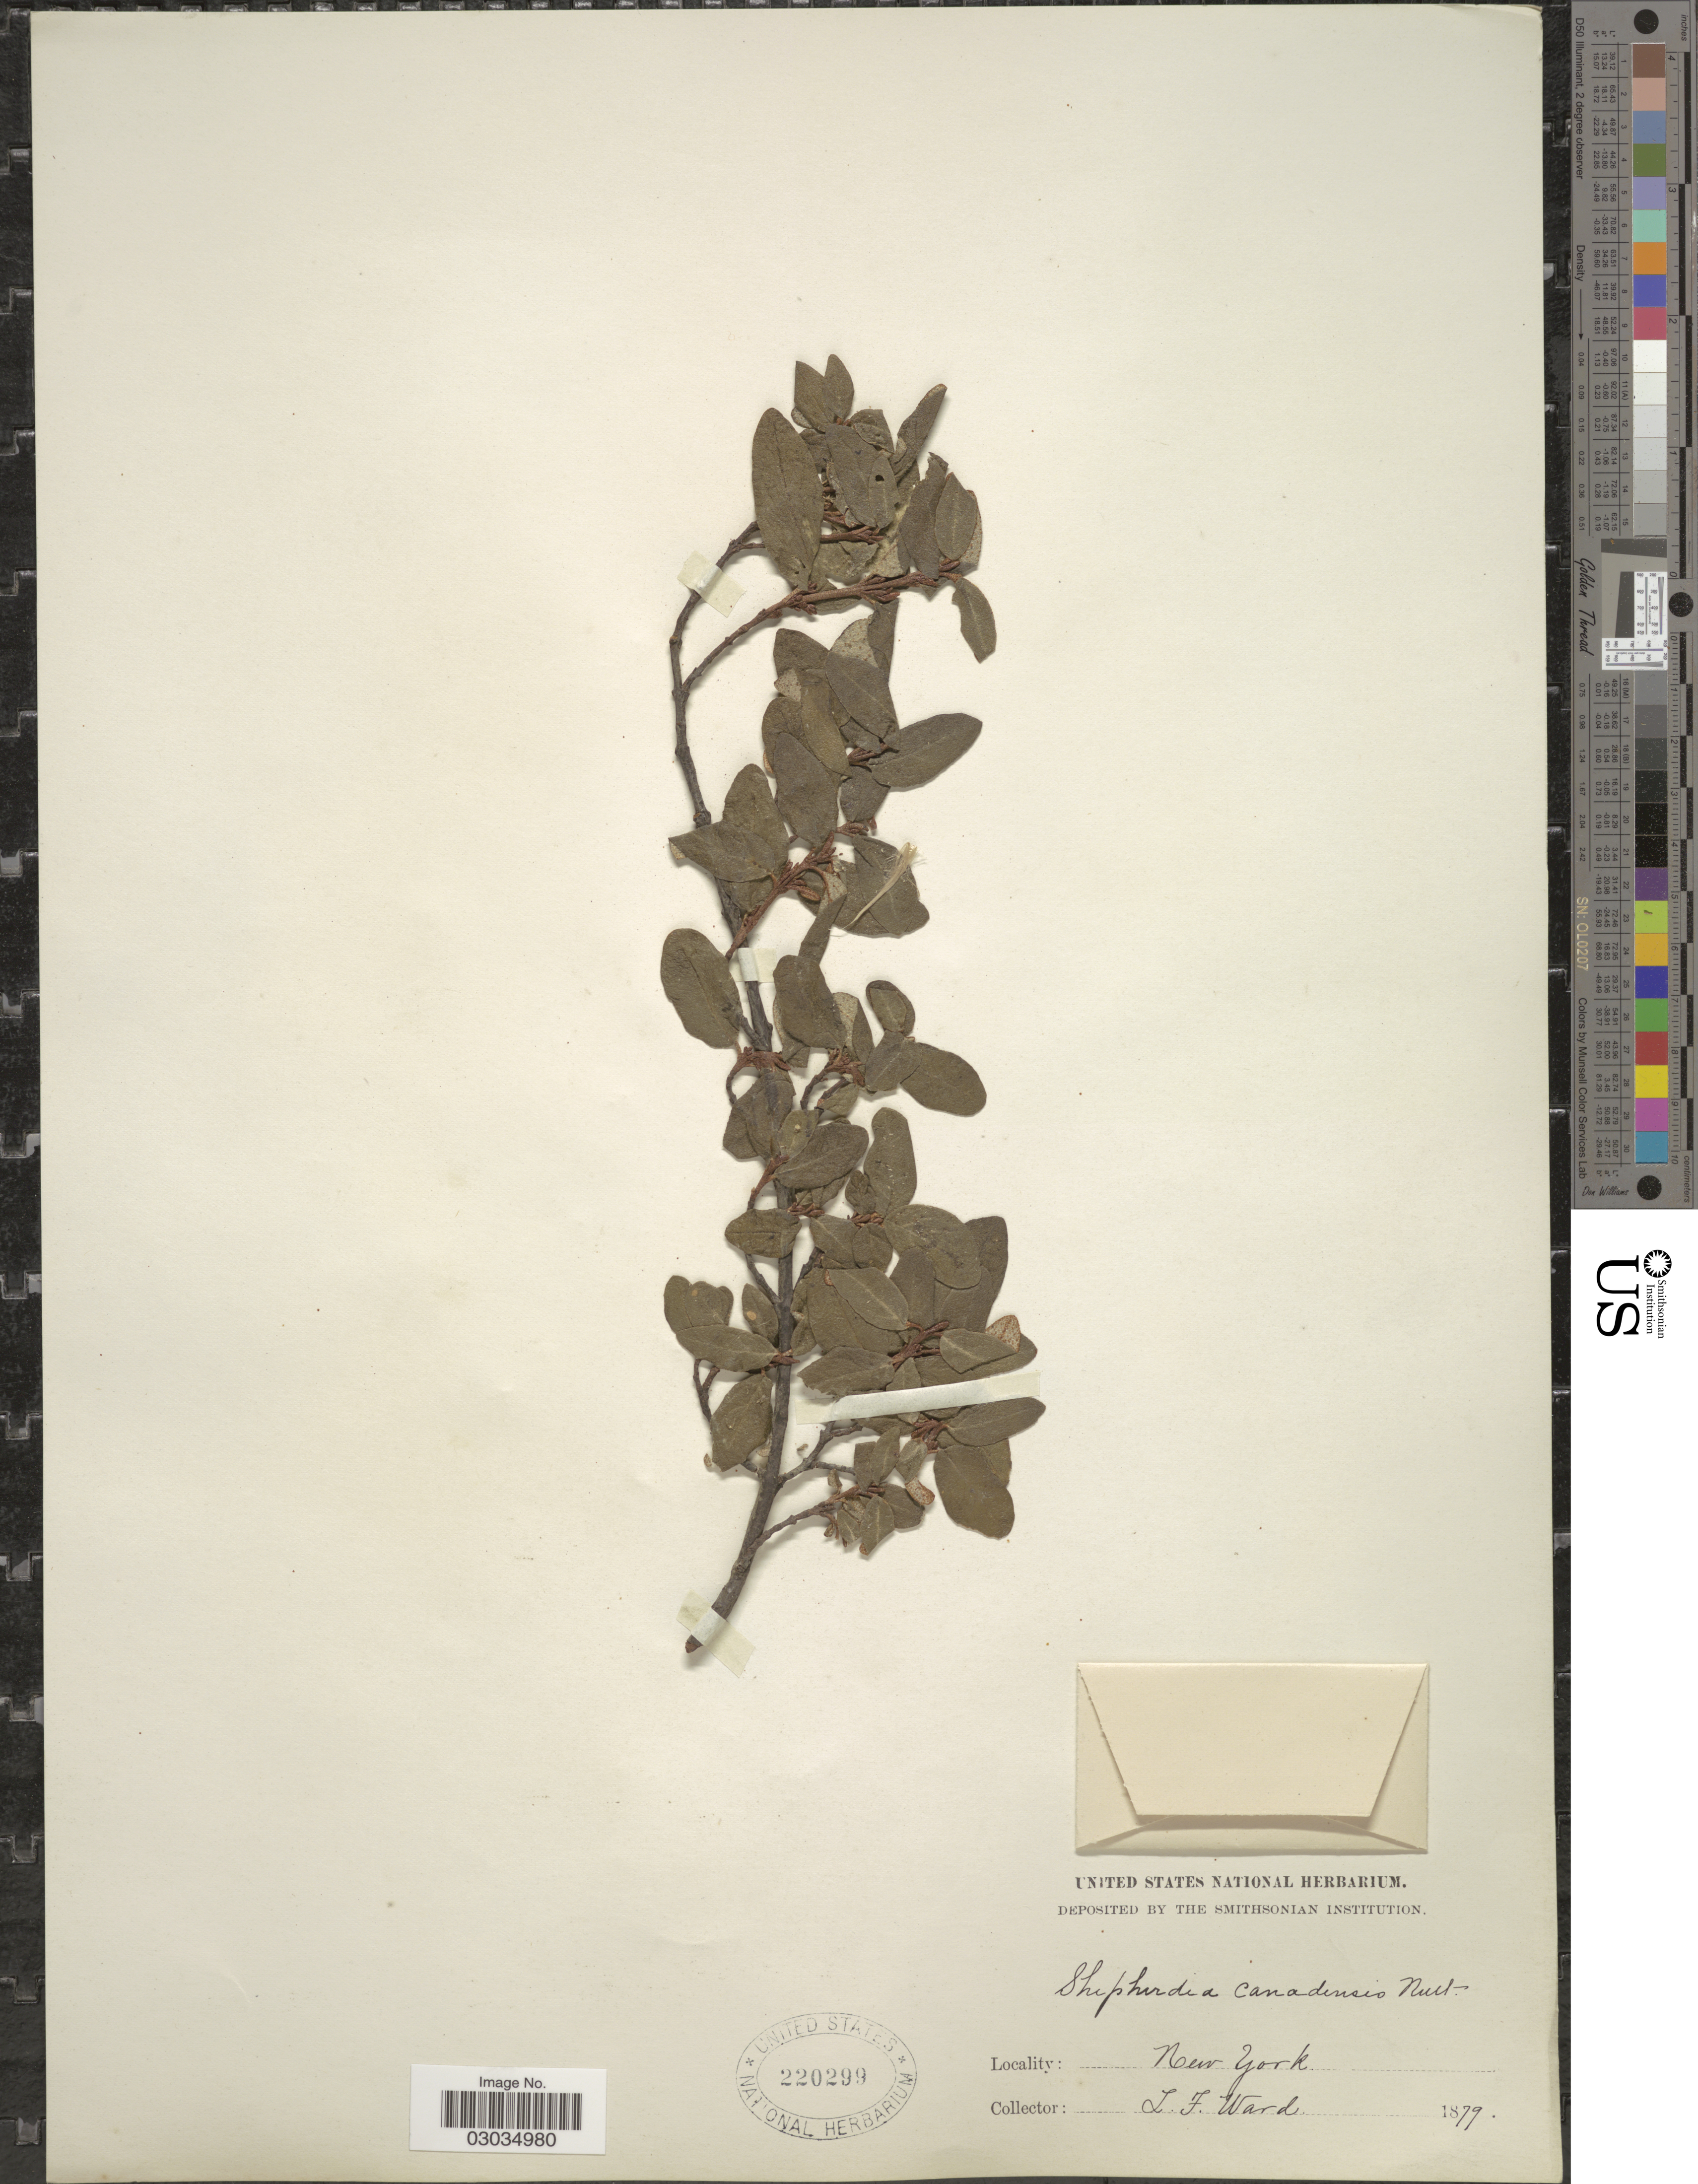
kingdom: Plantae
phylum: Tracheophyta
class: Magnoliopsida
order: Rosales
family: Elaeagnaceae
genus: Shepherdia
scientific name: Shepherdia canadensis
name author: (L.) Nutt.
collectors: L. Ward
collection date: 1879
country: United States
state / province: New York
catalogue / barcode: US 220299